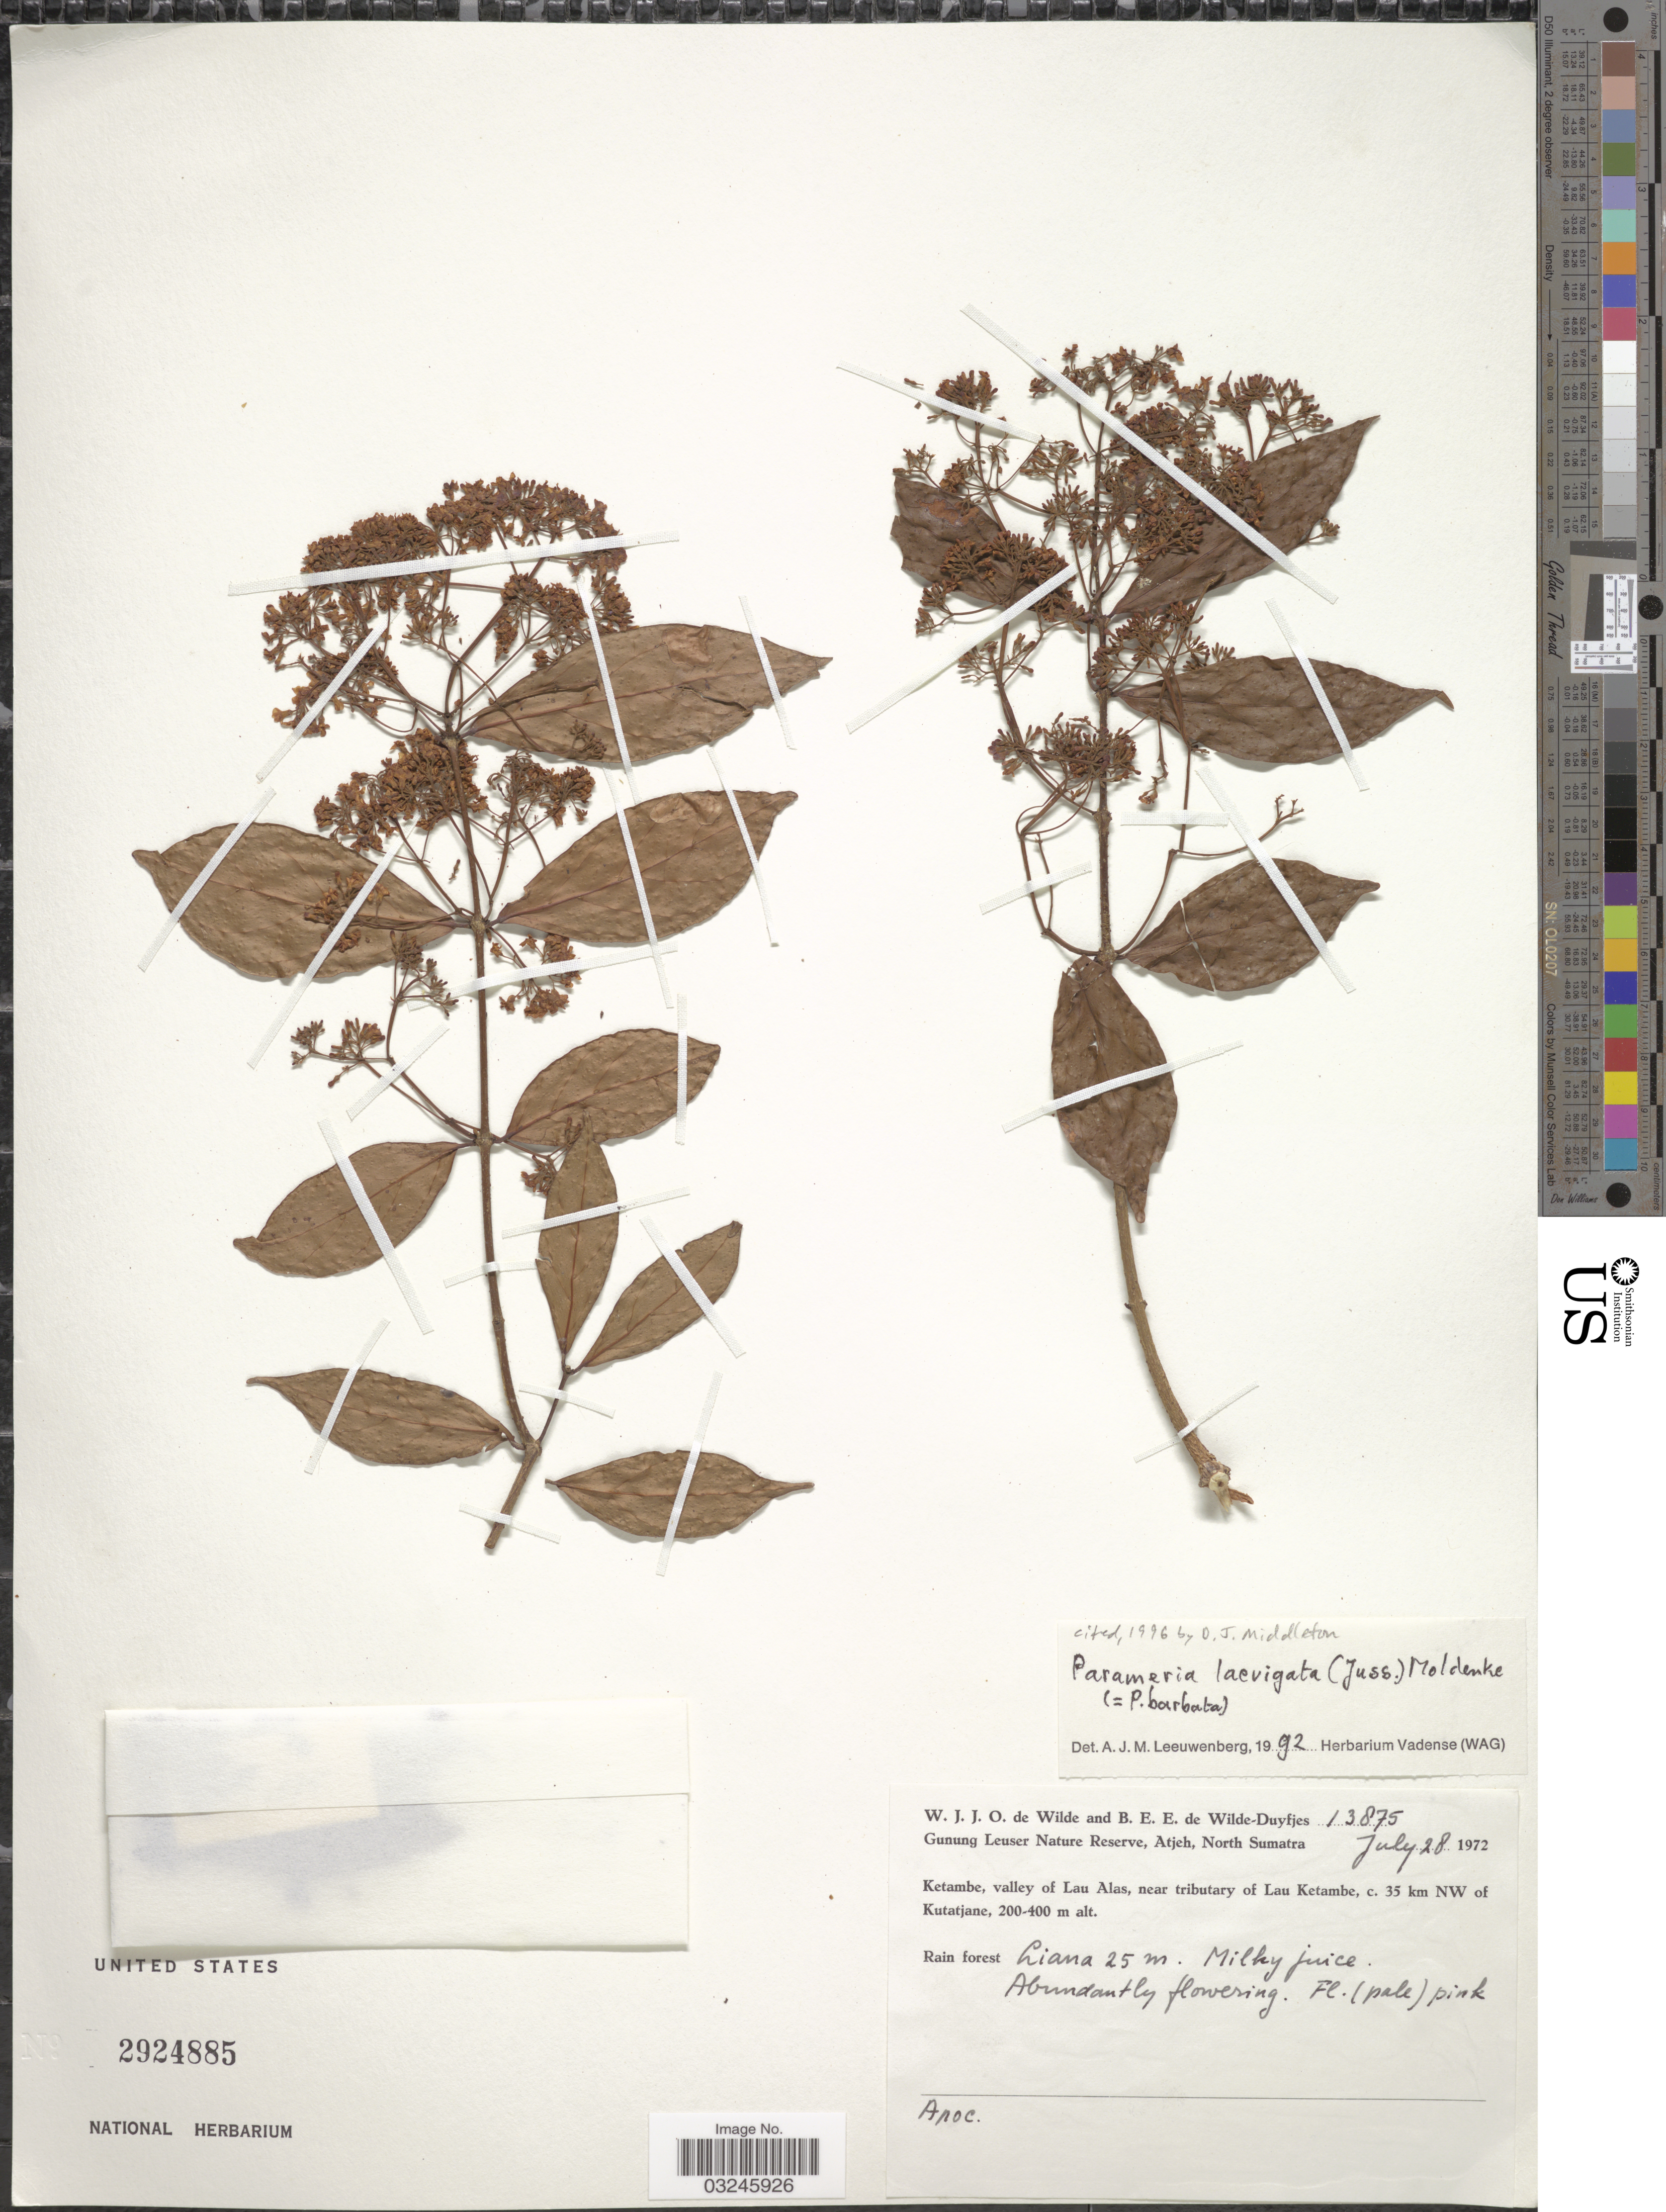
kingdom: Plantae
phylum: Tracheophyta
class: Magnoliopsida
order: Gentianales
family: Apocynaceae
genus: Parameria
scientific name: Parameria laevigata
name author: (Juss.) Moldenke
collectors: W. J. de Wilde & B. E. de Wilde-Duyfjes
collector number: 13875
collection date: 1972-07-28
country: Indonesia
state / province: Sumatra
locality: Gunung Leuser Nature Reserve, Atjeh, North Sumatra, Ketambe Valley of Lau Alas, near tributary of Lau Ketambe, c. 35 km NW of Kutatjane.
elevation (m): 200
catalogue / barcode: US 2924885